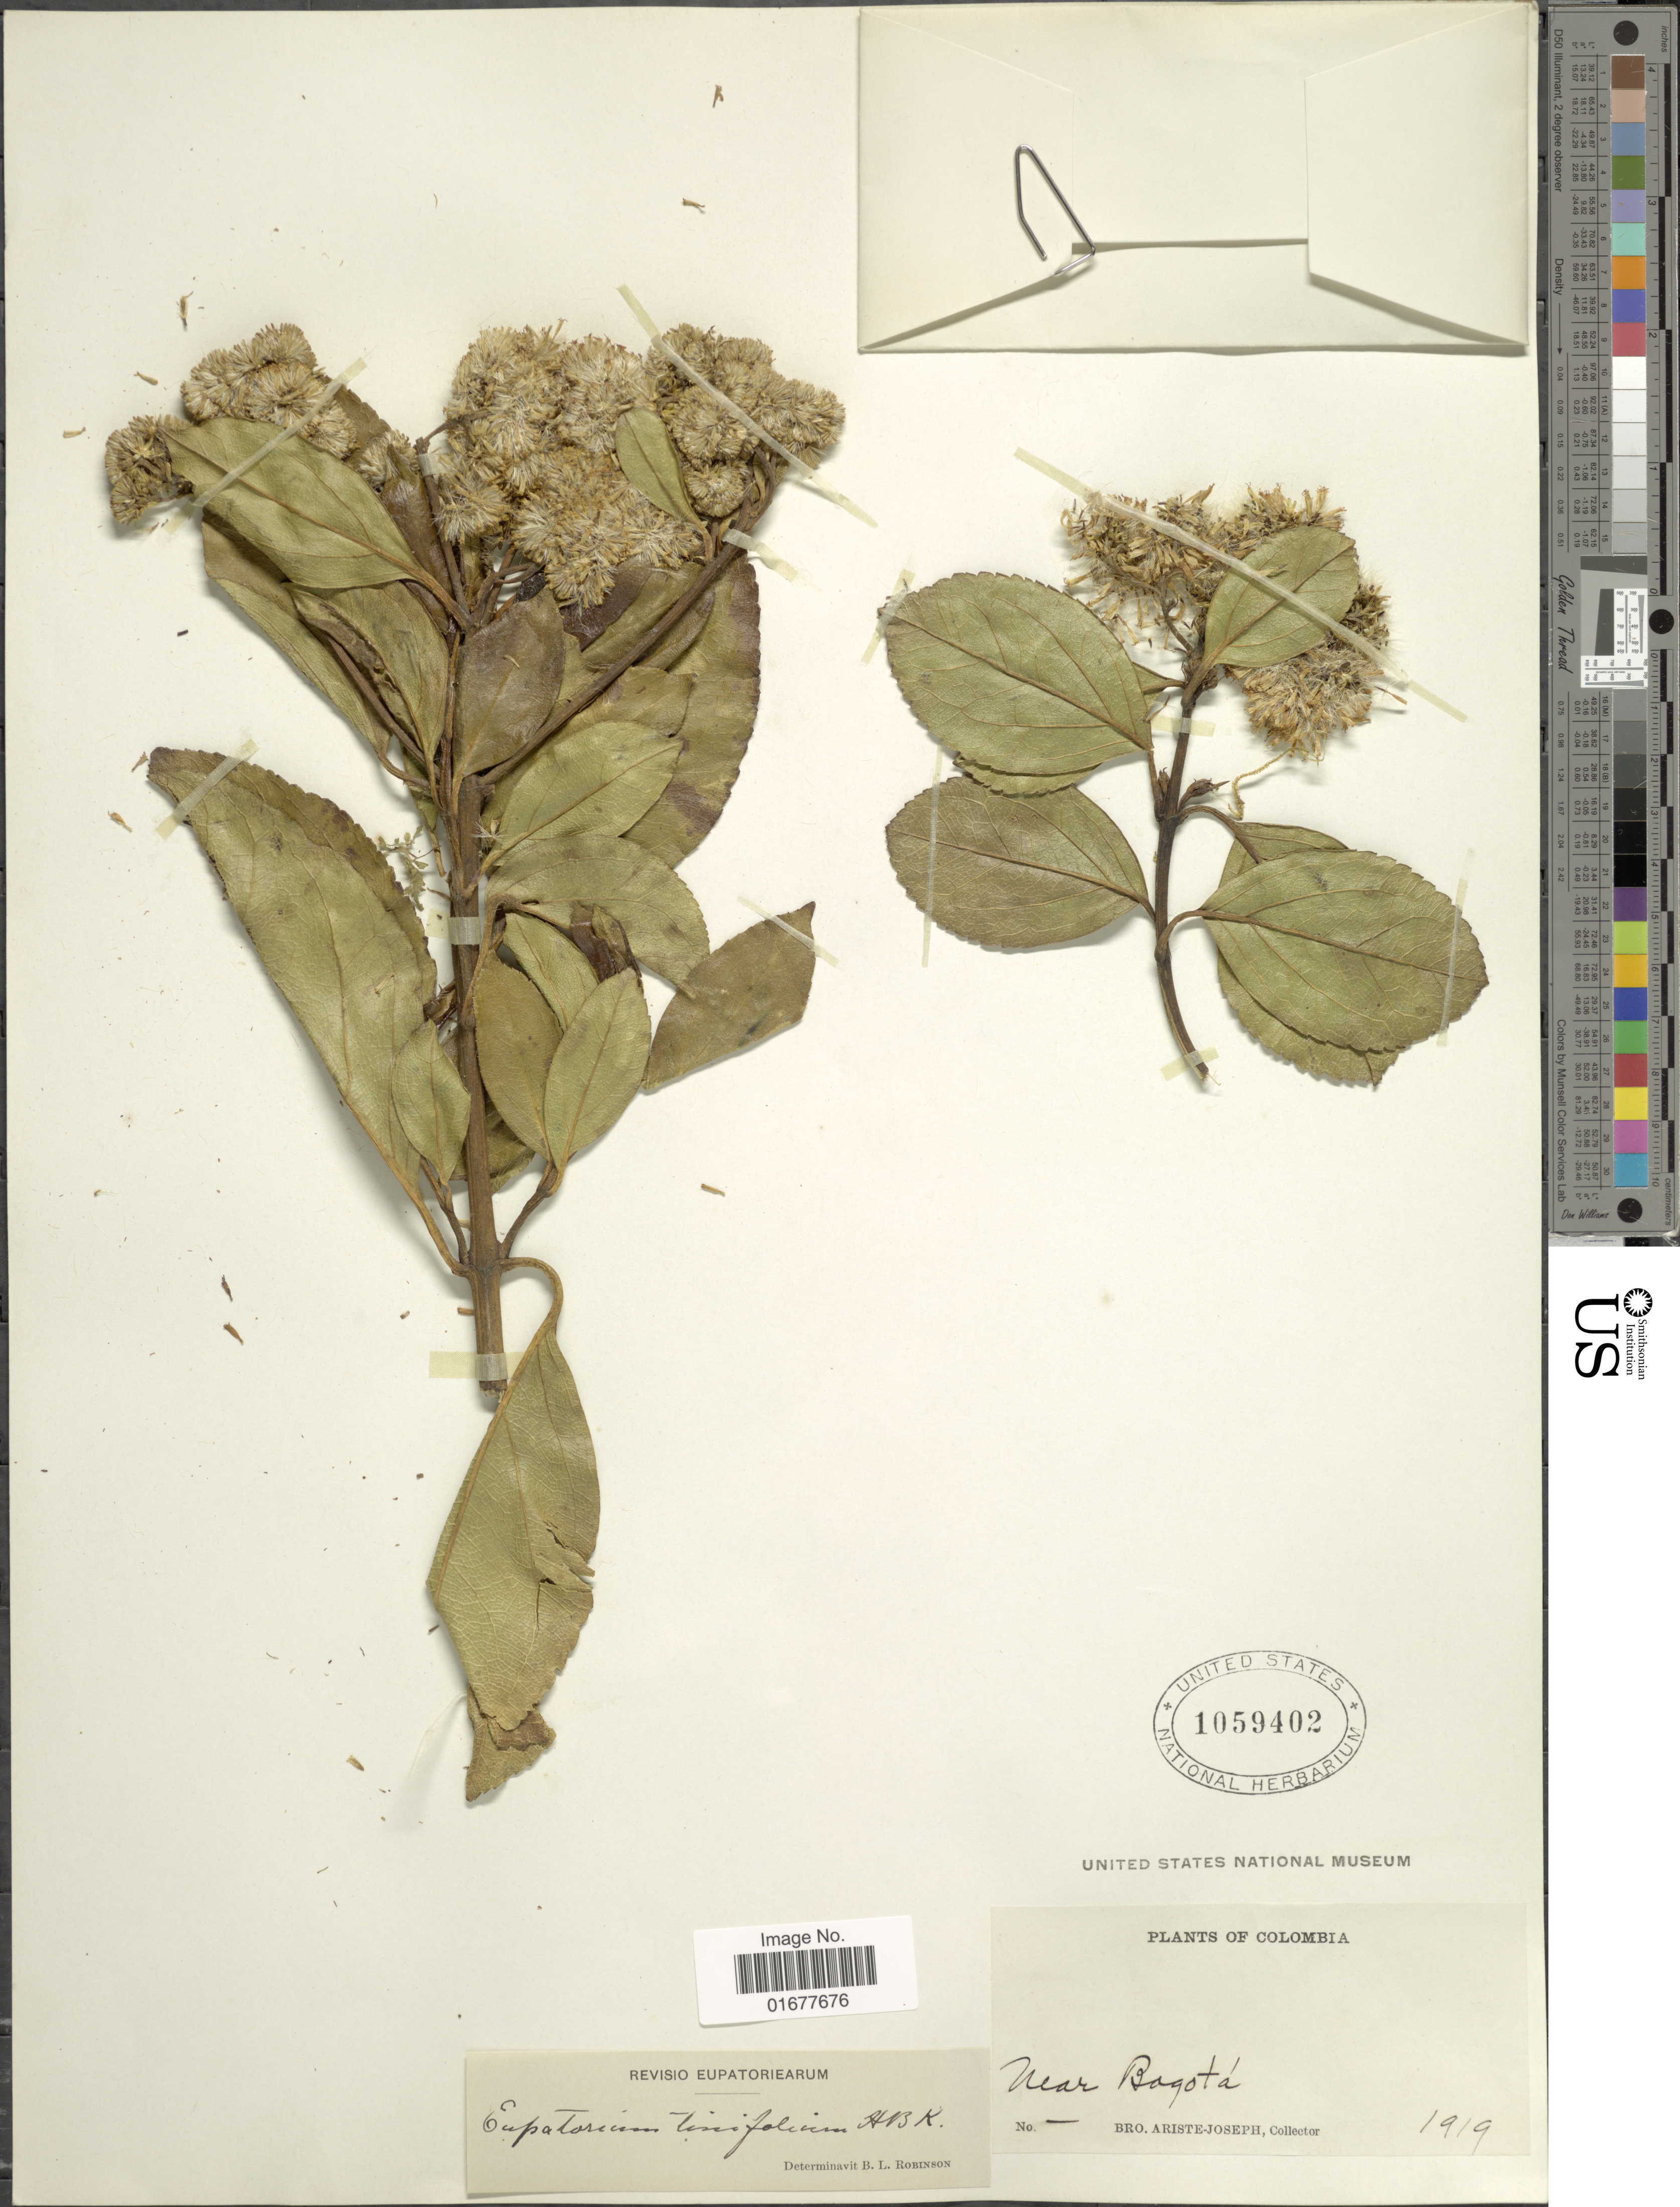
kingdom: Plantae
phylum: Tracheophyta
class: Magnoliopsida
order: Asterales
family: Asteraceae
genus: Ageratina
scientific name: Ageratina tinifolia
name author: (Kunth) R.M. King & H. Rob.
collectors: Bro. Ariste-Joseph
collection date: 1919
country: Colombia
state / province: Bogota D.C.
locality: Near Bogota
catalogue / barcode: US 1059402